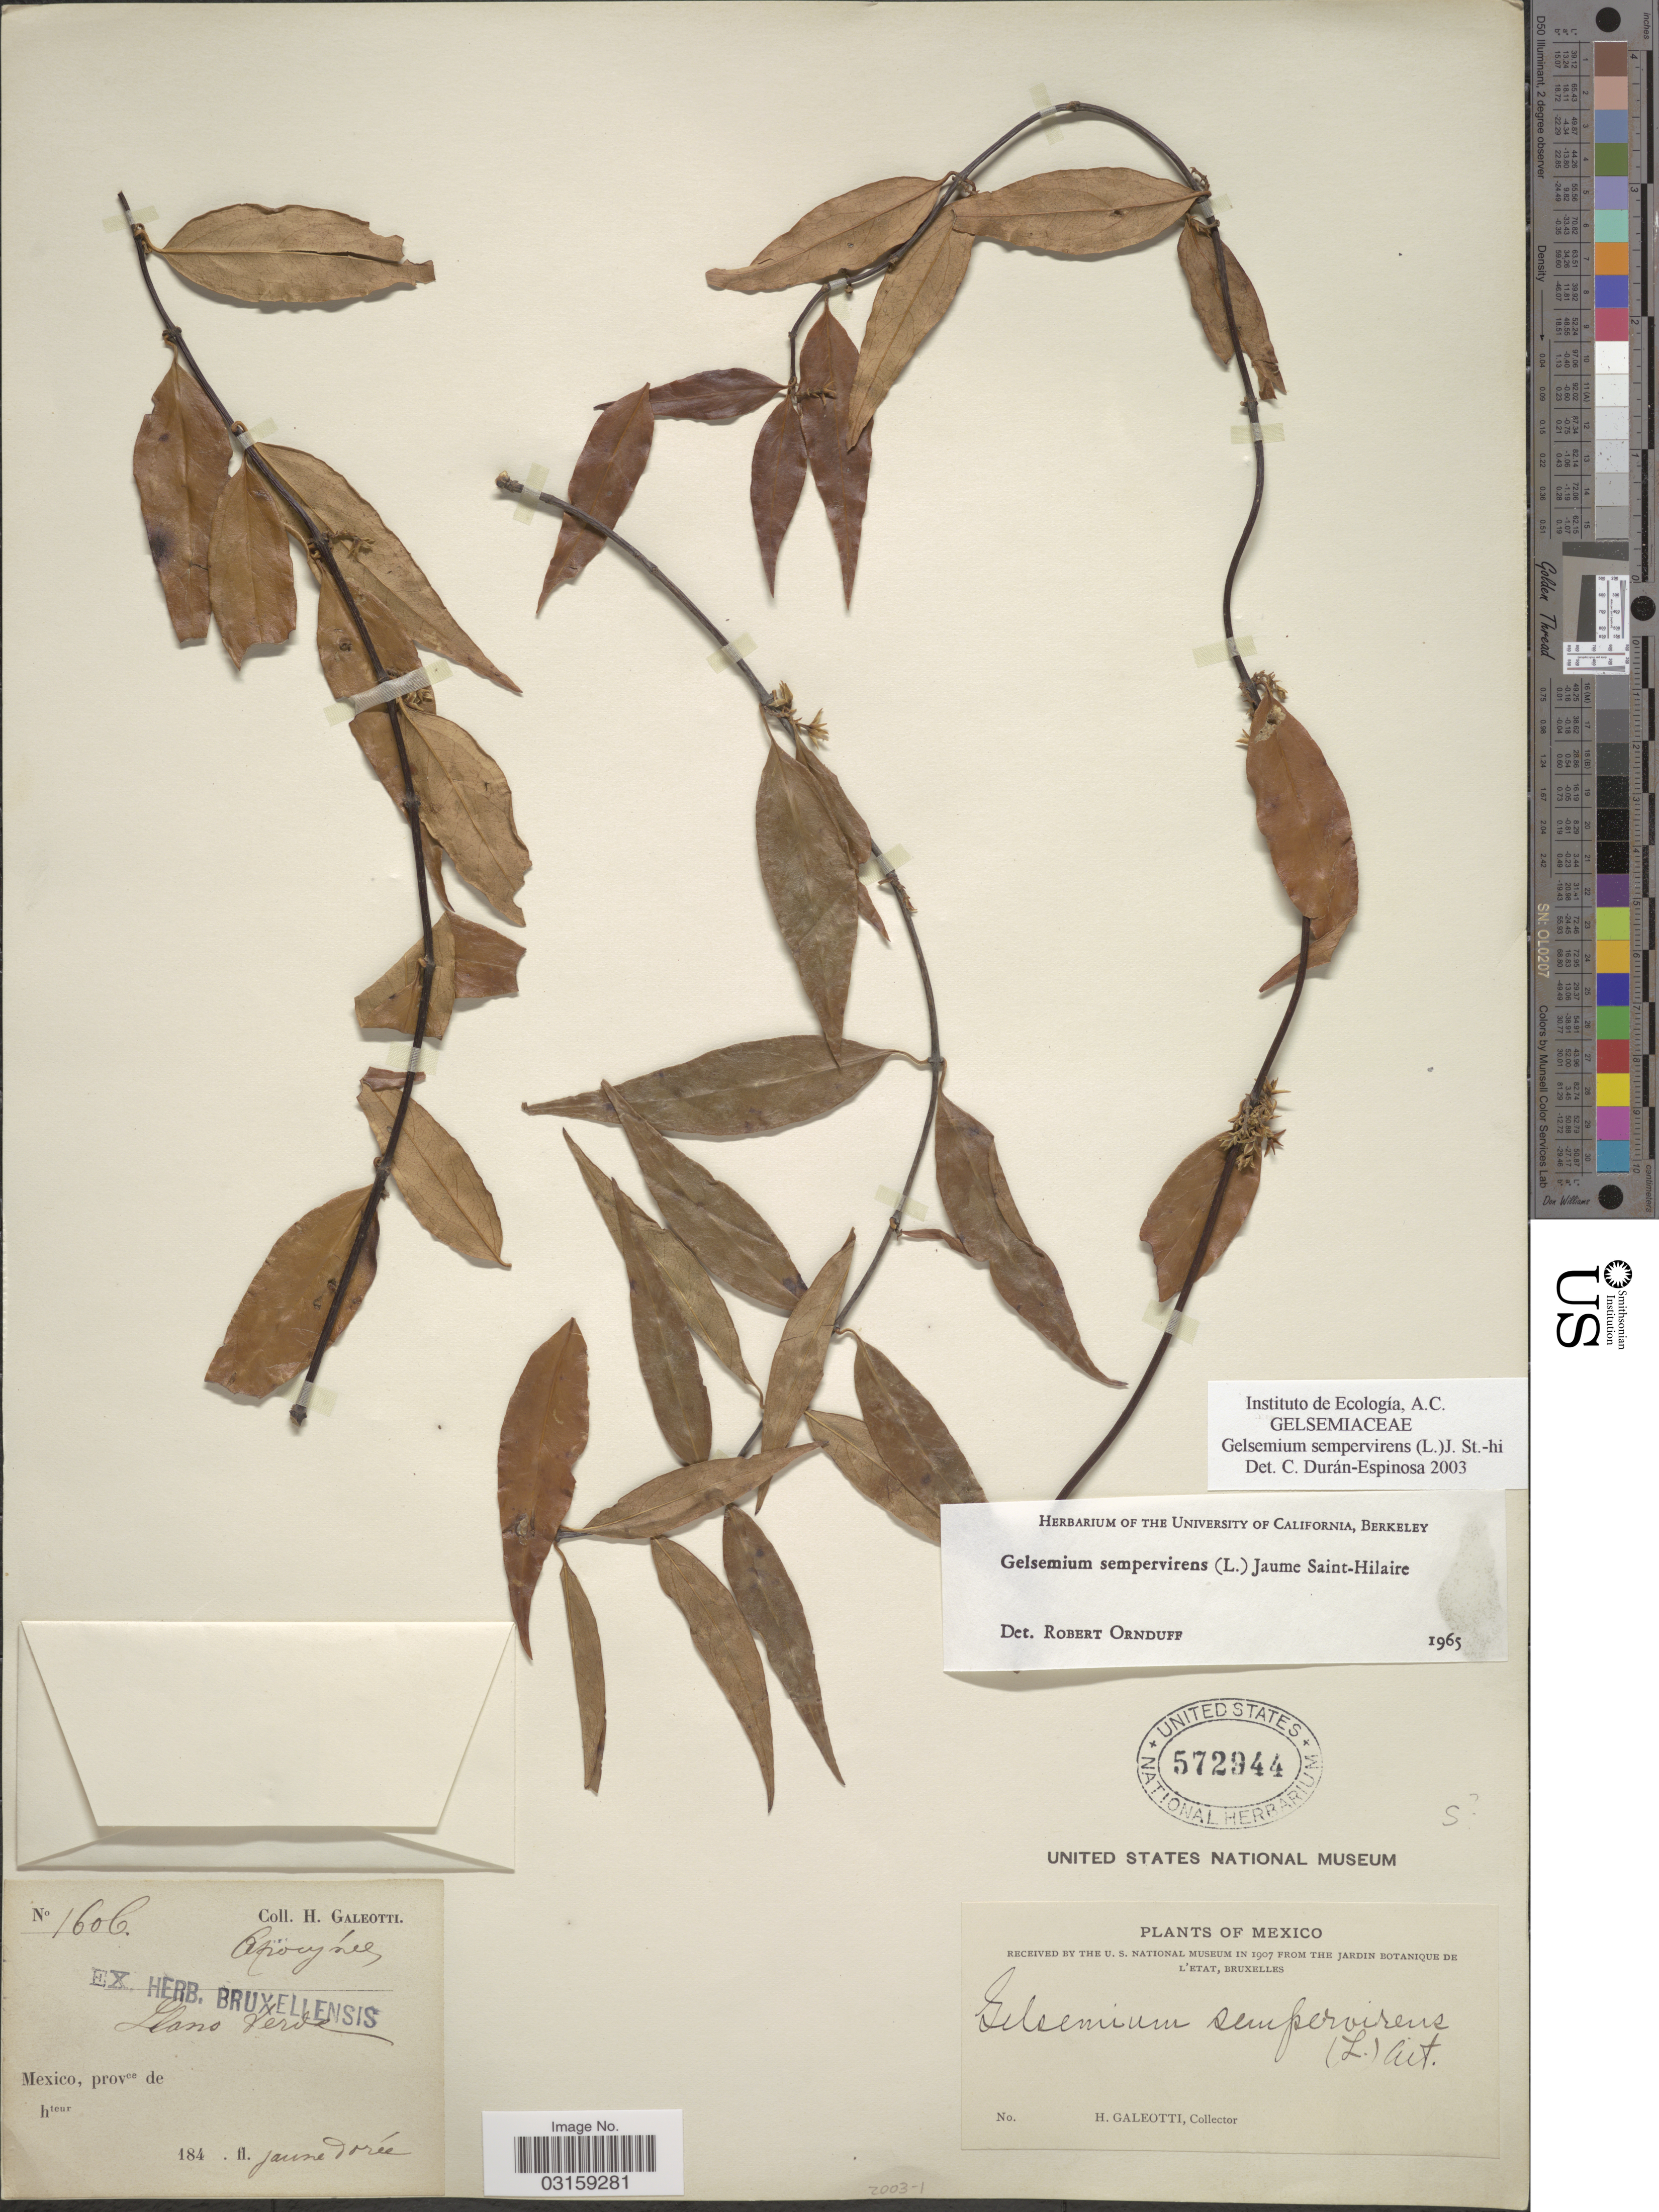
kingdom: Plantae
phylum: Tracheophyta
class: Magnoliopsida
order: Gentianales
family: Gelsemiaceae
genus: Gelsemium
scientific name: Gelsemium sempervirens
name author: (L.) J. St.-Hil.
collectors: H. G. Galeotti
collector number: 1606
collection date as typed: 184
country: Mexico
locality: Llano Verde.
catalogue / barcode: US 572944